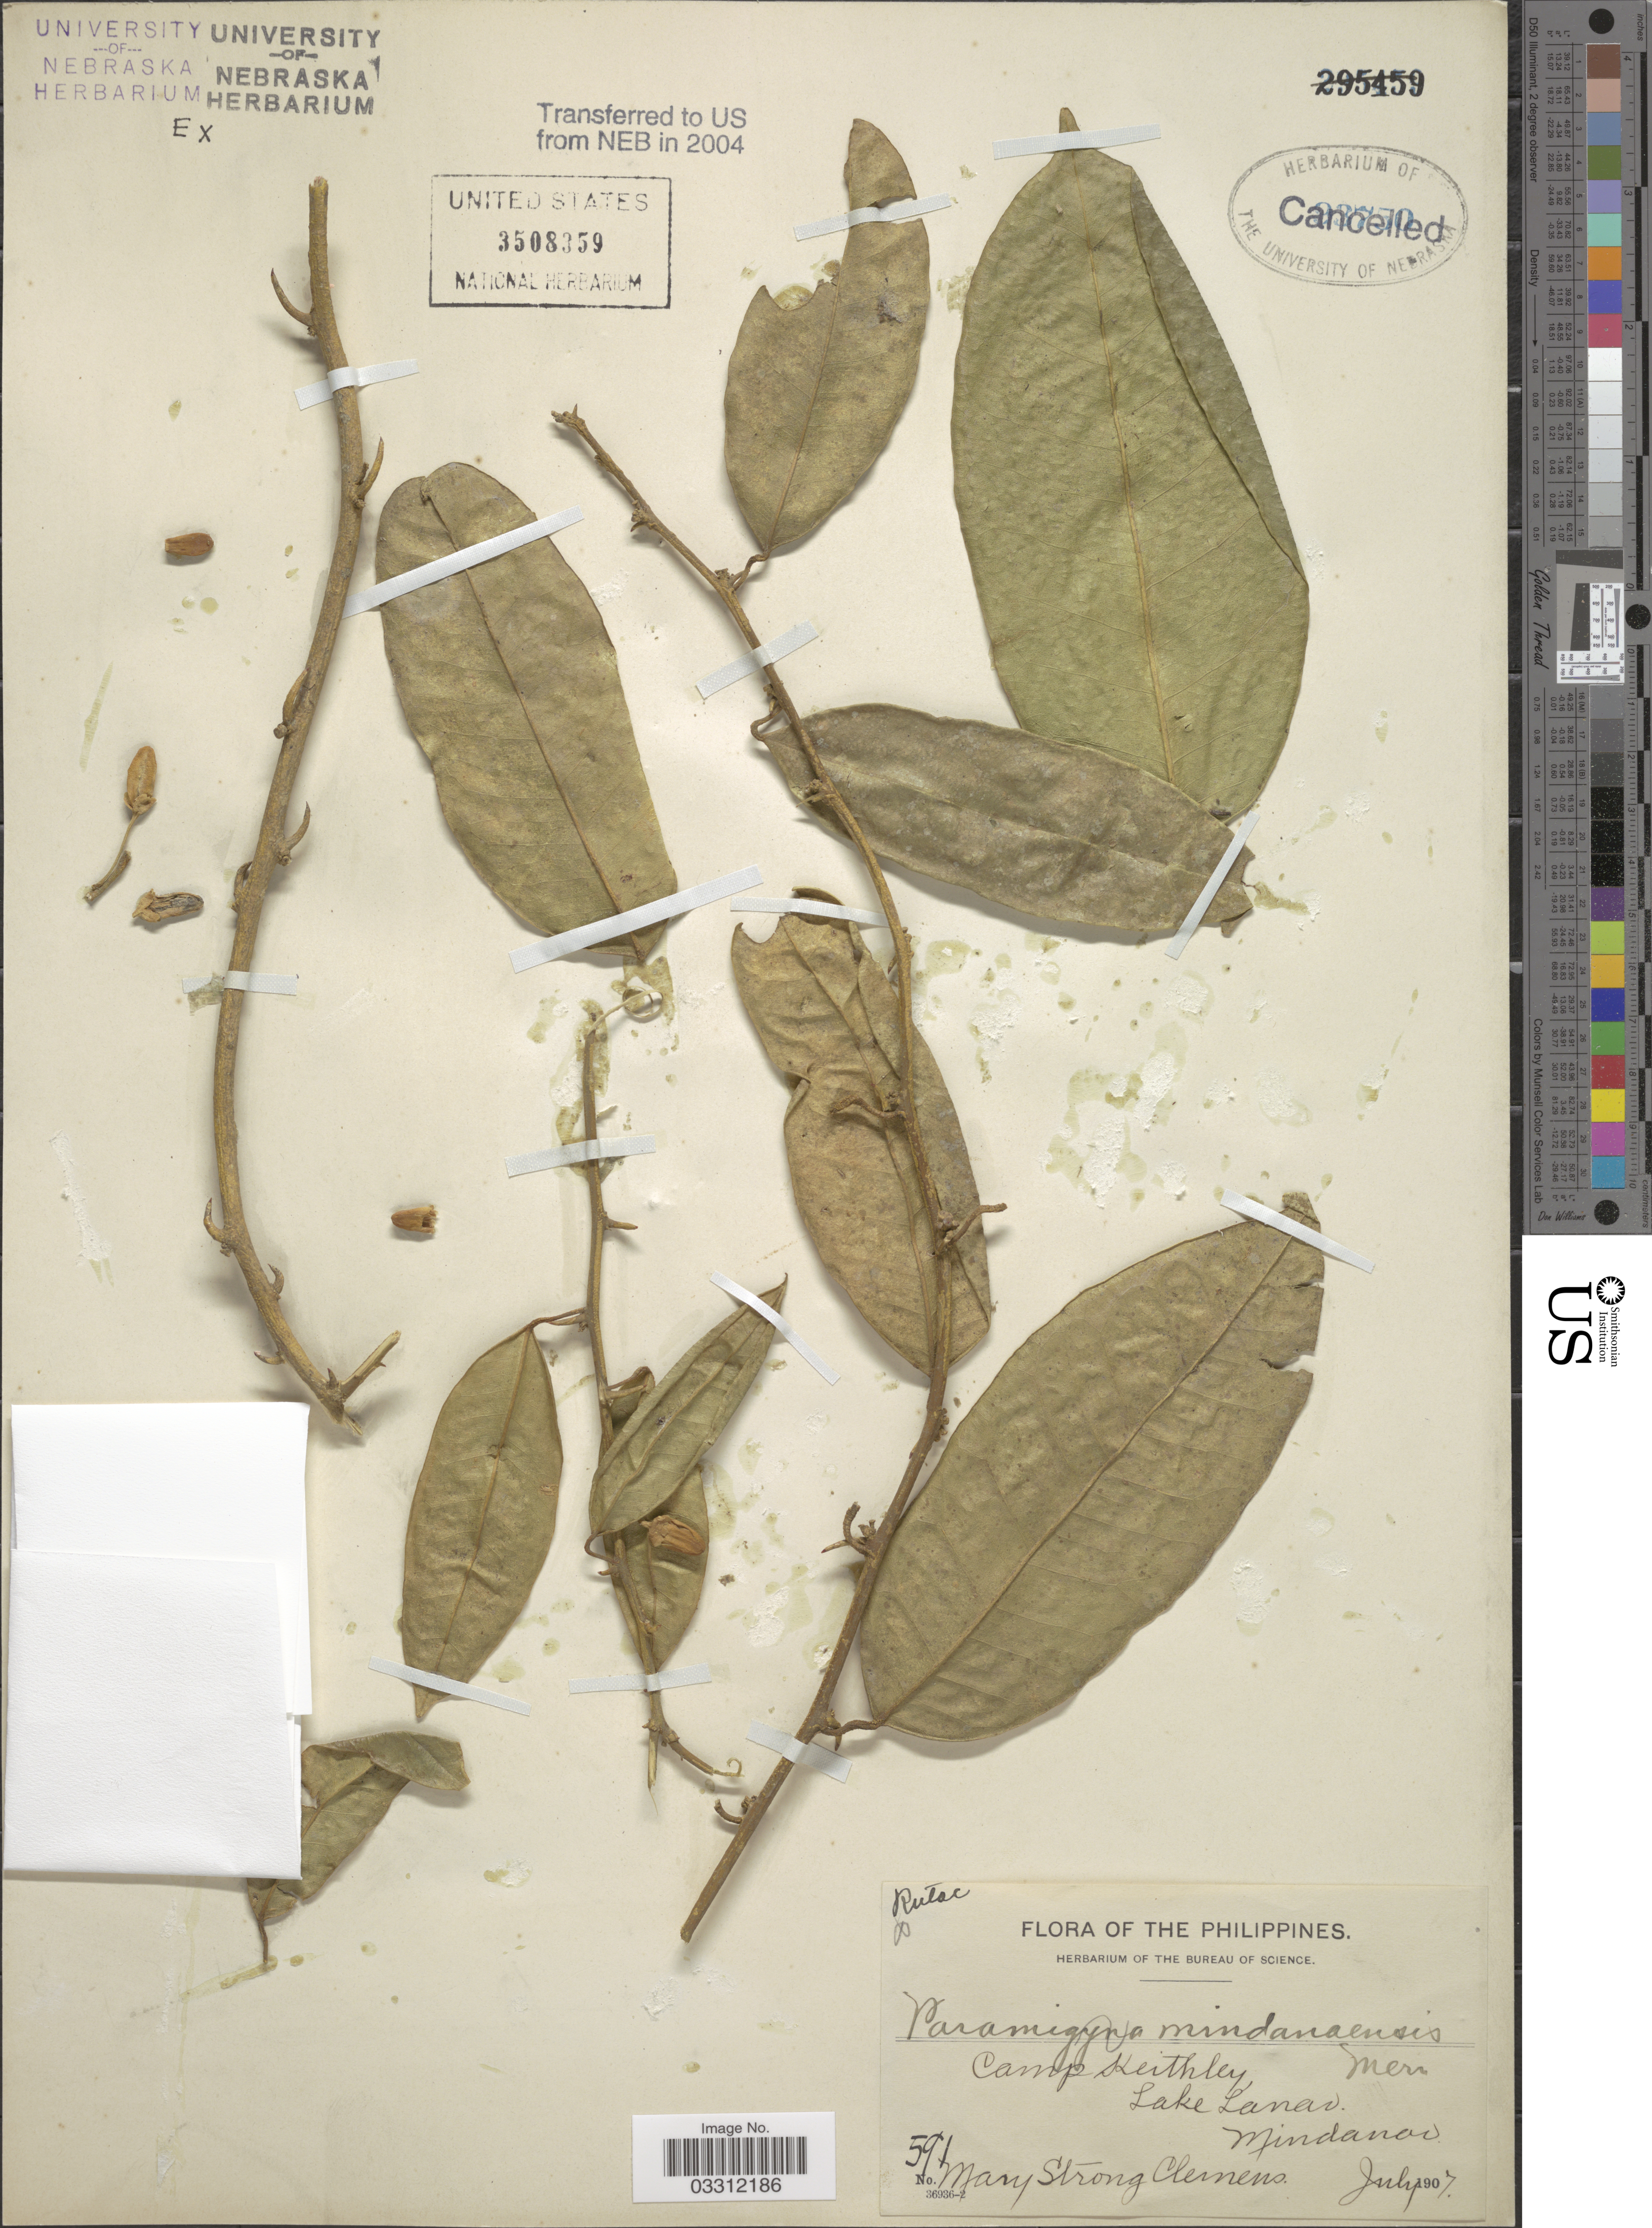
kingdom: Plantae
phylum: Tracheophyta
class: Magnoliopsida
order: Sapindales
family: Rutaceae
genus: Paramignya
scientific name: Paramignya mindanaensis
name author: Merr.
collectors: M. S. Clemens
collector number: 591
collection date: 1907-06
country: Philippines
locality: Camp Keithley, Lake Lanao, Mindanao.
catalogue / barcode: US 3508359